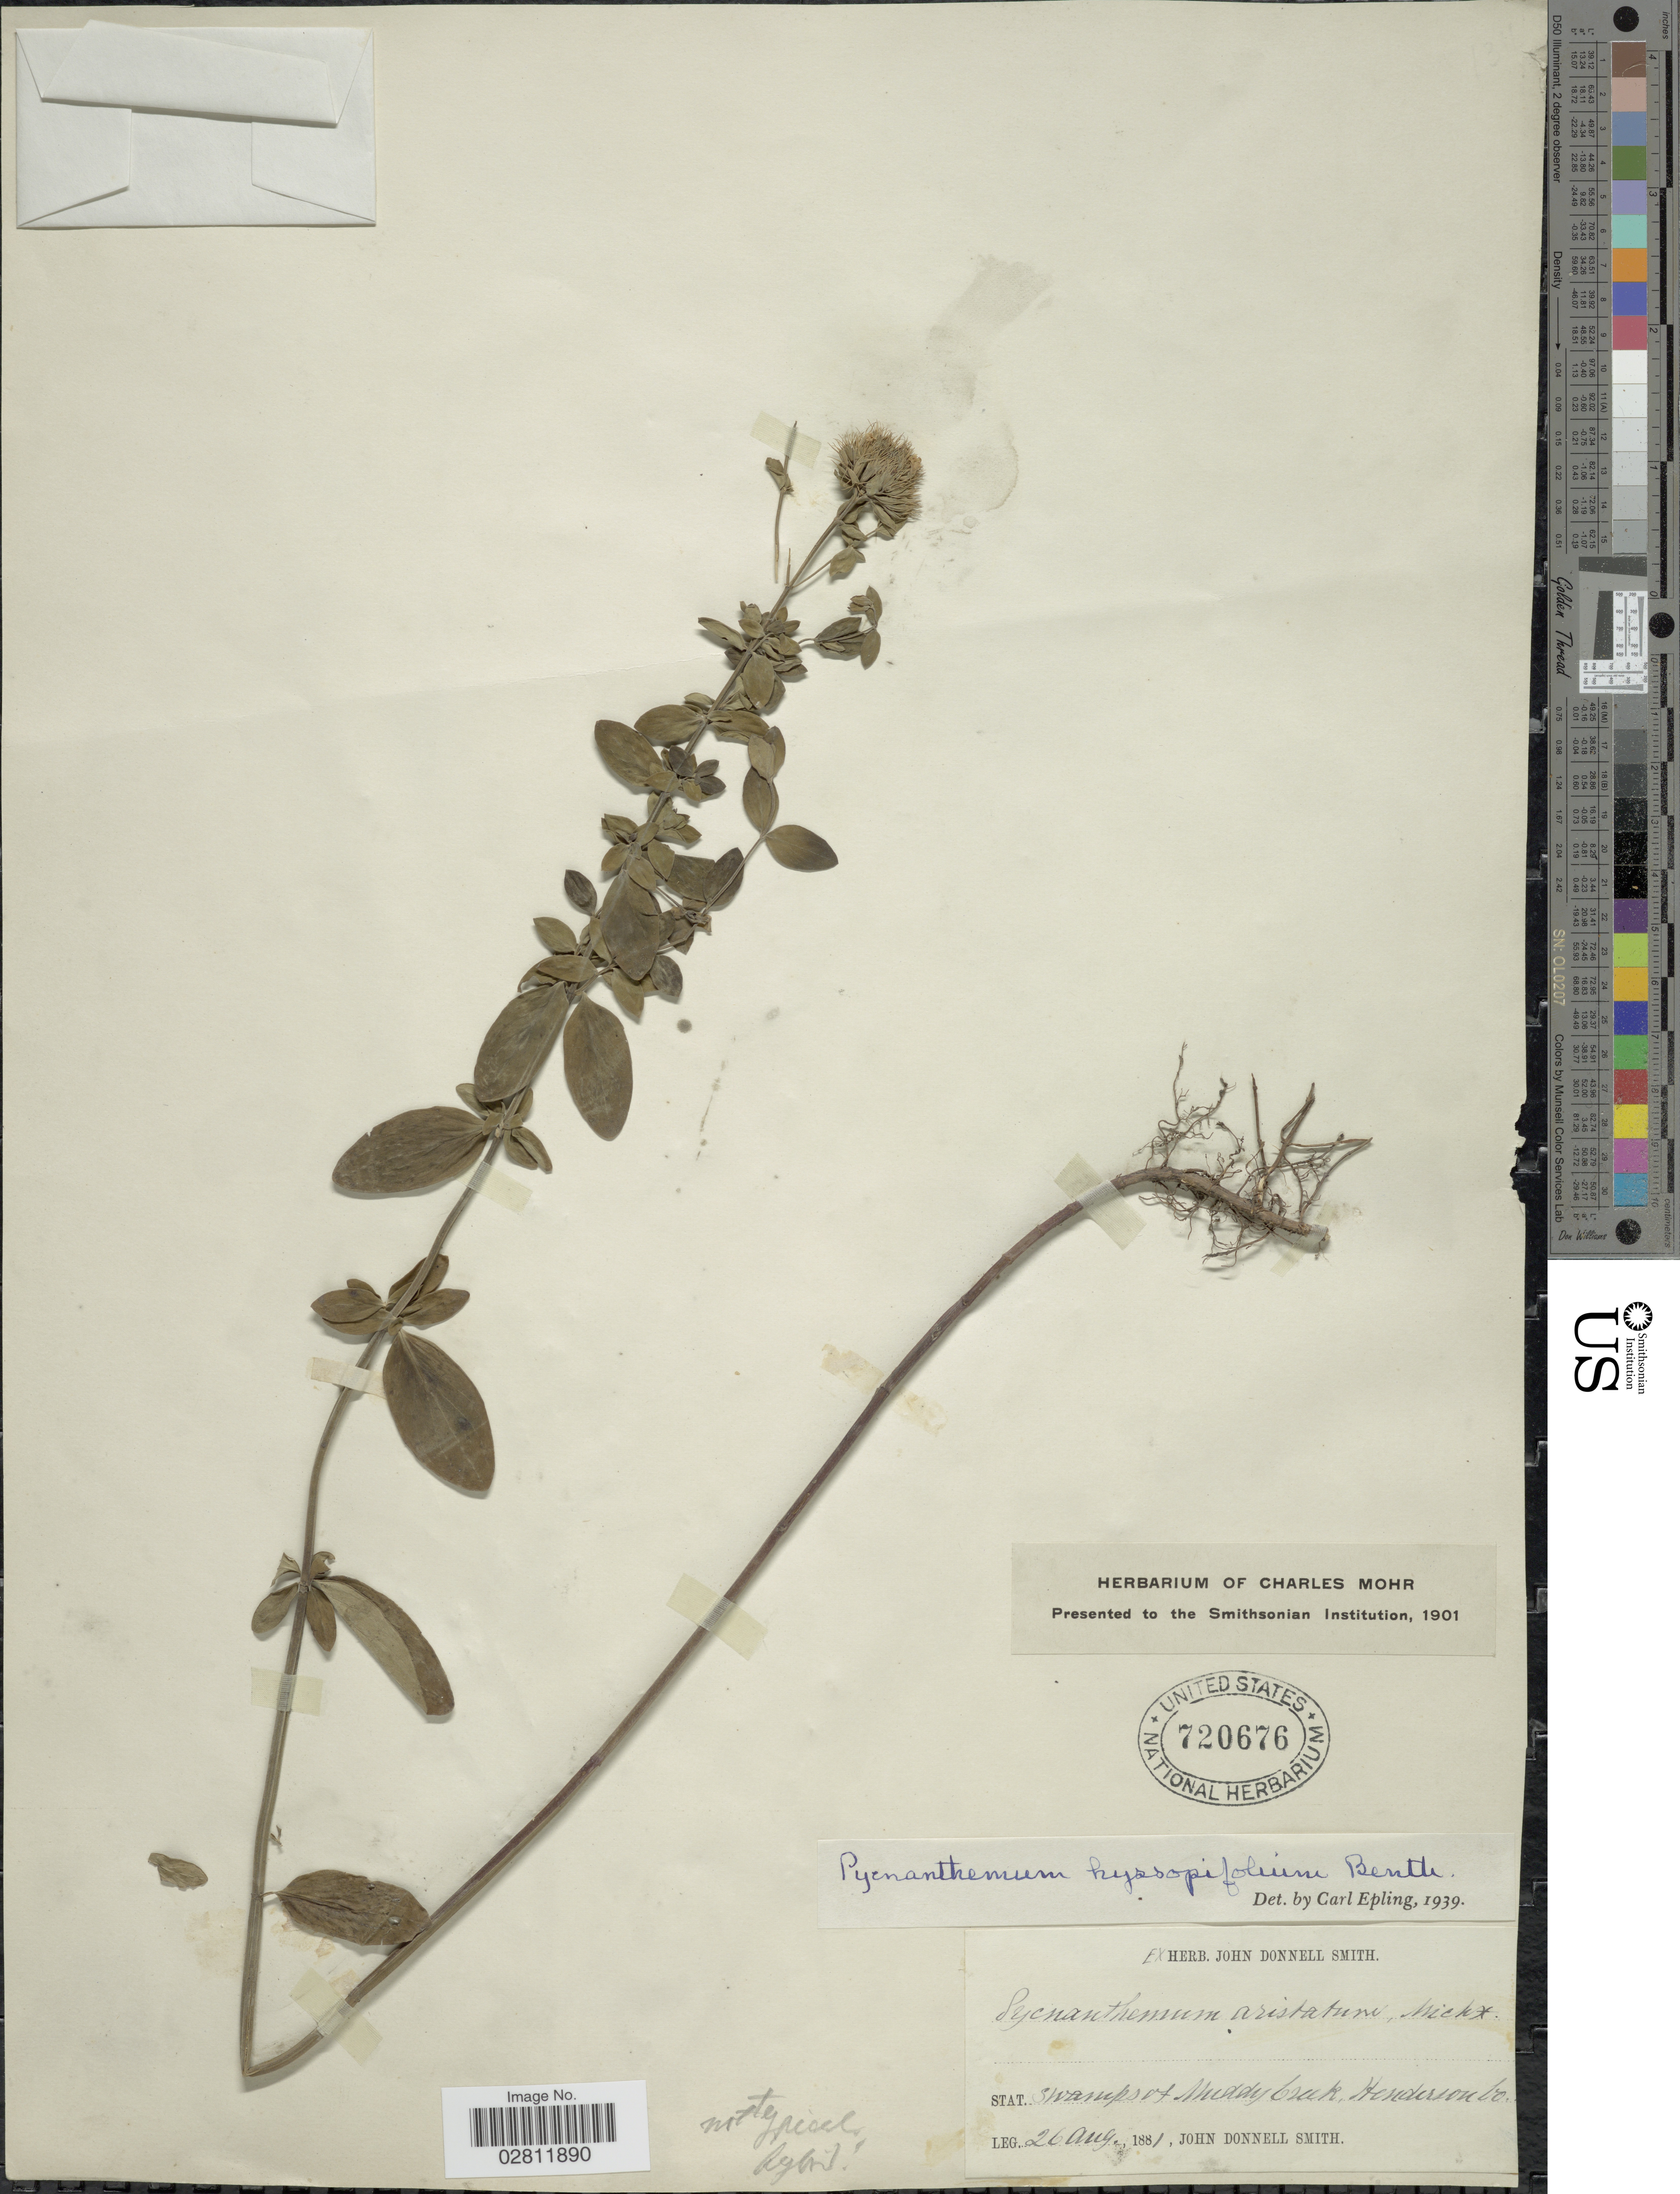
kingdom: Plantae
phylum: Tracheophyta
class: Magnoliopsida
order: Lamiales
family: Lamiaceae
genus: Pycnanthemum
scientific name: Pycnanthemum flexuosum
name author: (Walter) Britton, Stearns & Poggenb.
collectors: J. Donnell Smith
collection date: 1881-08-26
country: United States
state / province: North Carolina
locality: Swamps of Muddy Creek. Henderson Co.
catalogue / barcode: US 720676